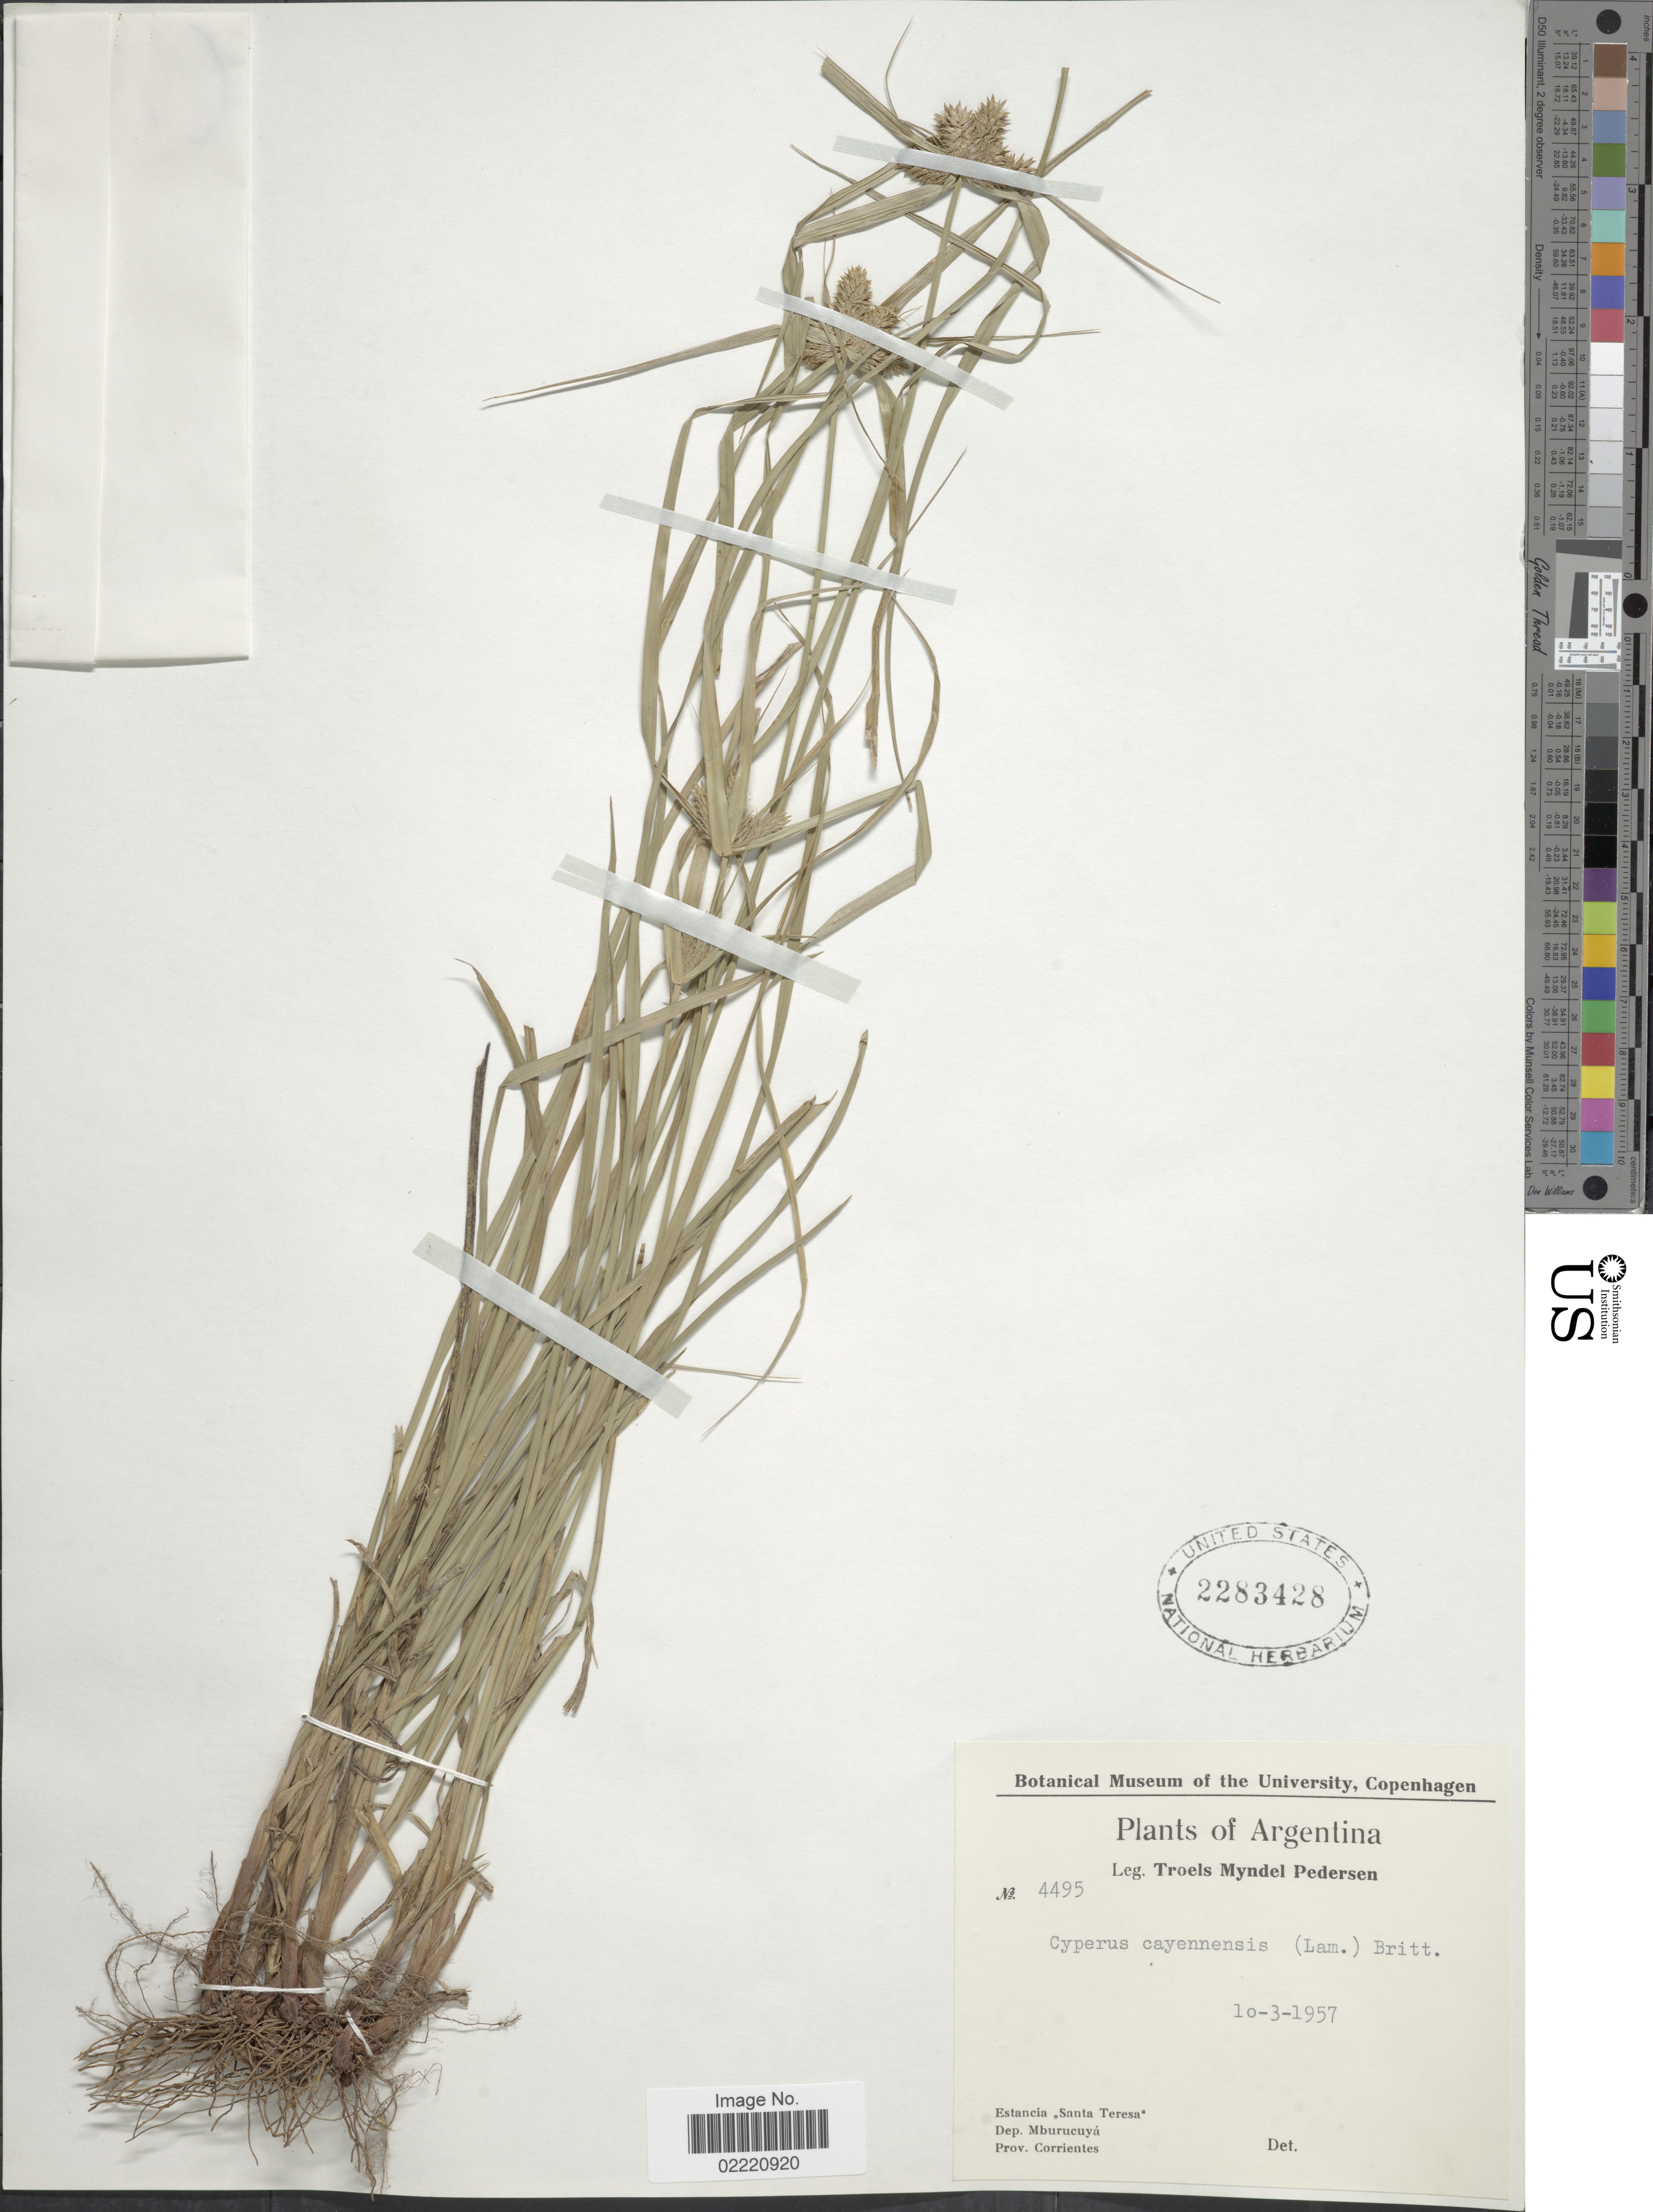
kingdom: Plantae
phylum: Tracheophyta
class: Liliopsida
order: Poales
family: Cyperaceae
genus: Cyperus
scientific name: Cyperus aggregatus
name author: (Willd.) Endl.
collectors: T. Pederson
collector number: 4495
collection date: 1957-03-10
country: Argentina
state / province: Corrientes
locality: Estancia "Santa Teresa", Dep. Mburucuya.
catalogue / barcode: US 2283428